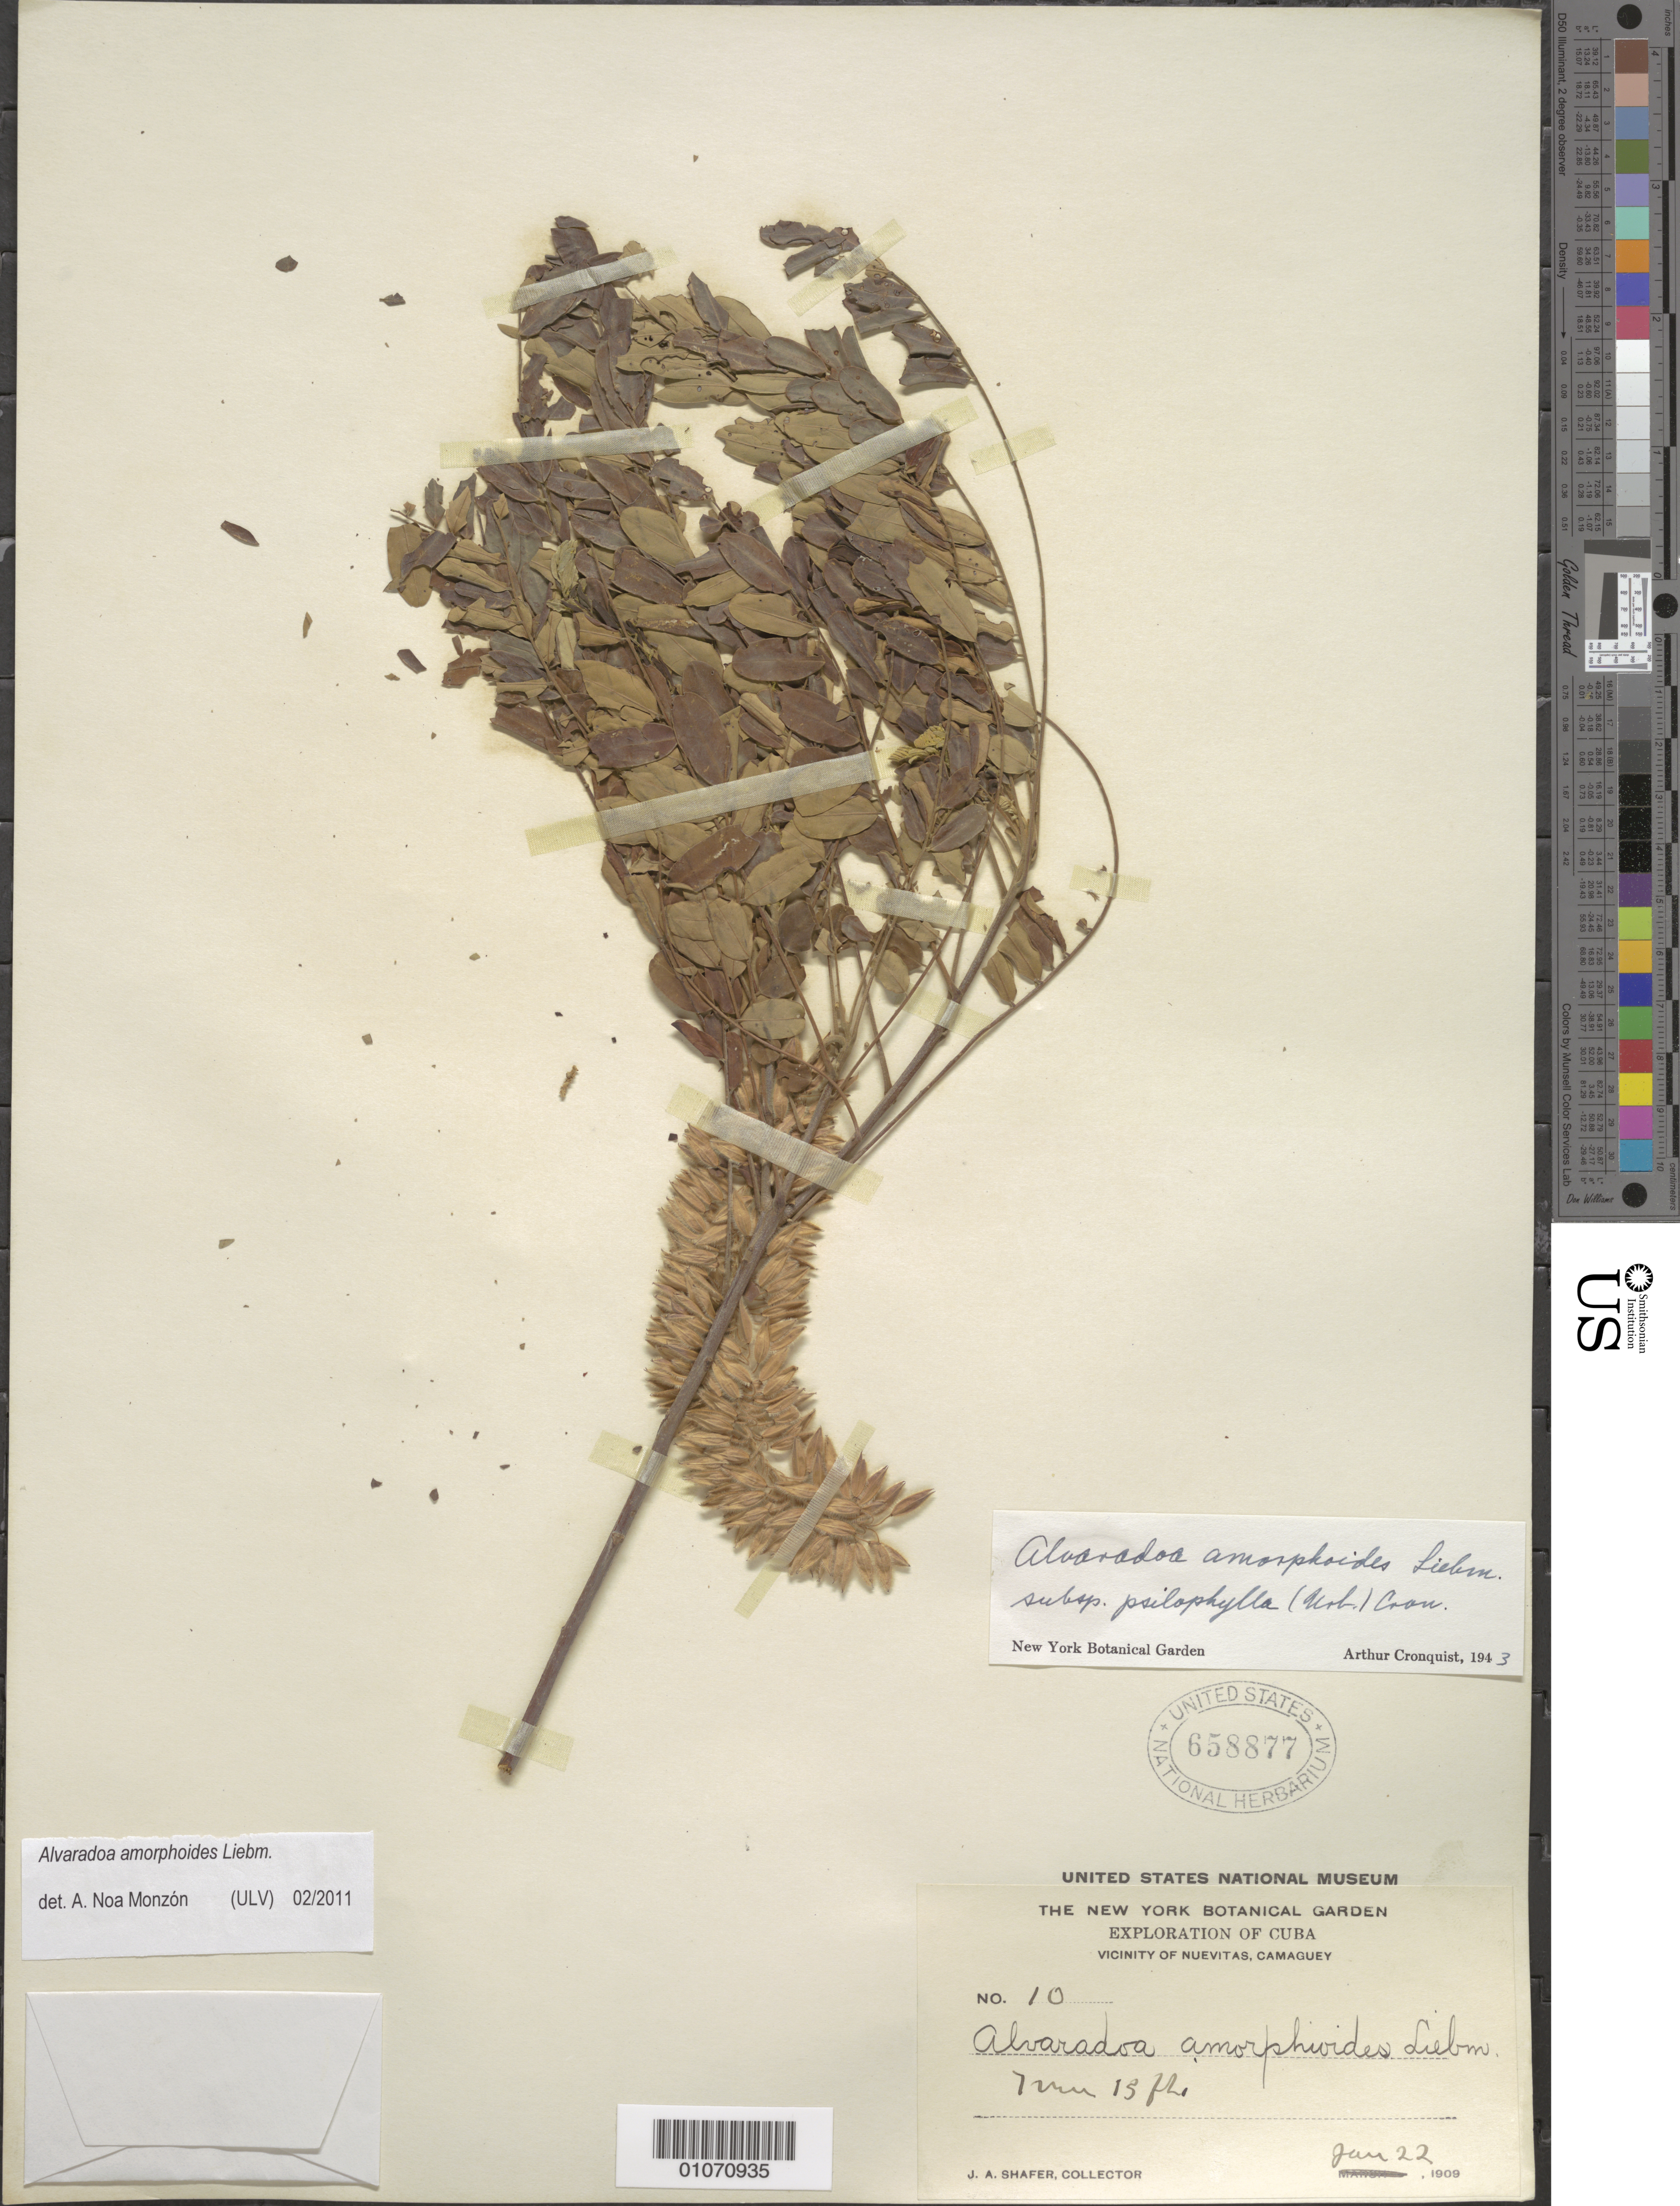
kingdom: Plantae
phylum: Tracheophyta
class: Magnoliopsida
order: Picramniales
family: Picramniaceae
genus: Alvaradoa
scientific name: Alvaradoa amorphoides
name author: Liebm.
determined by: Noa Monzón, A.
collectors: J. A. Shafer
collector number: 10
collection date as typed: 22 Jan 1909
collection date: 1909-01-22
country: Cuba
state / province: Camagüey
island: Cuba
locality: Nuevitas vicinity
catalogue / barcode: US 658877